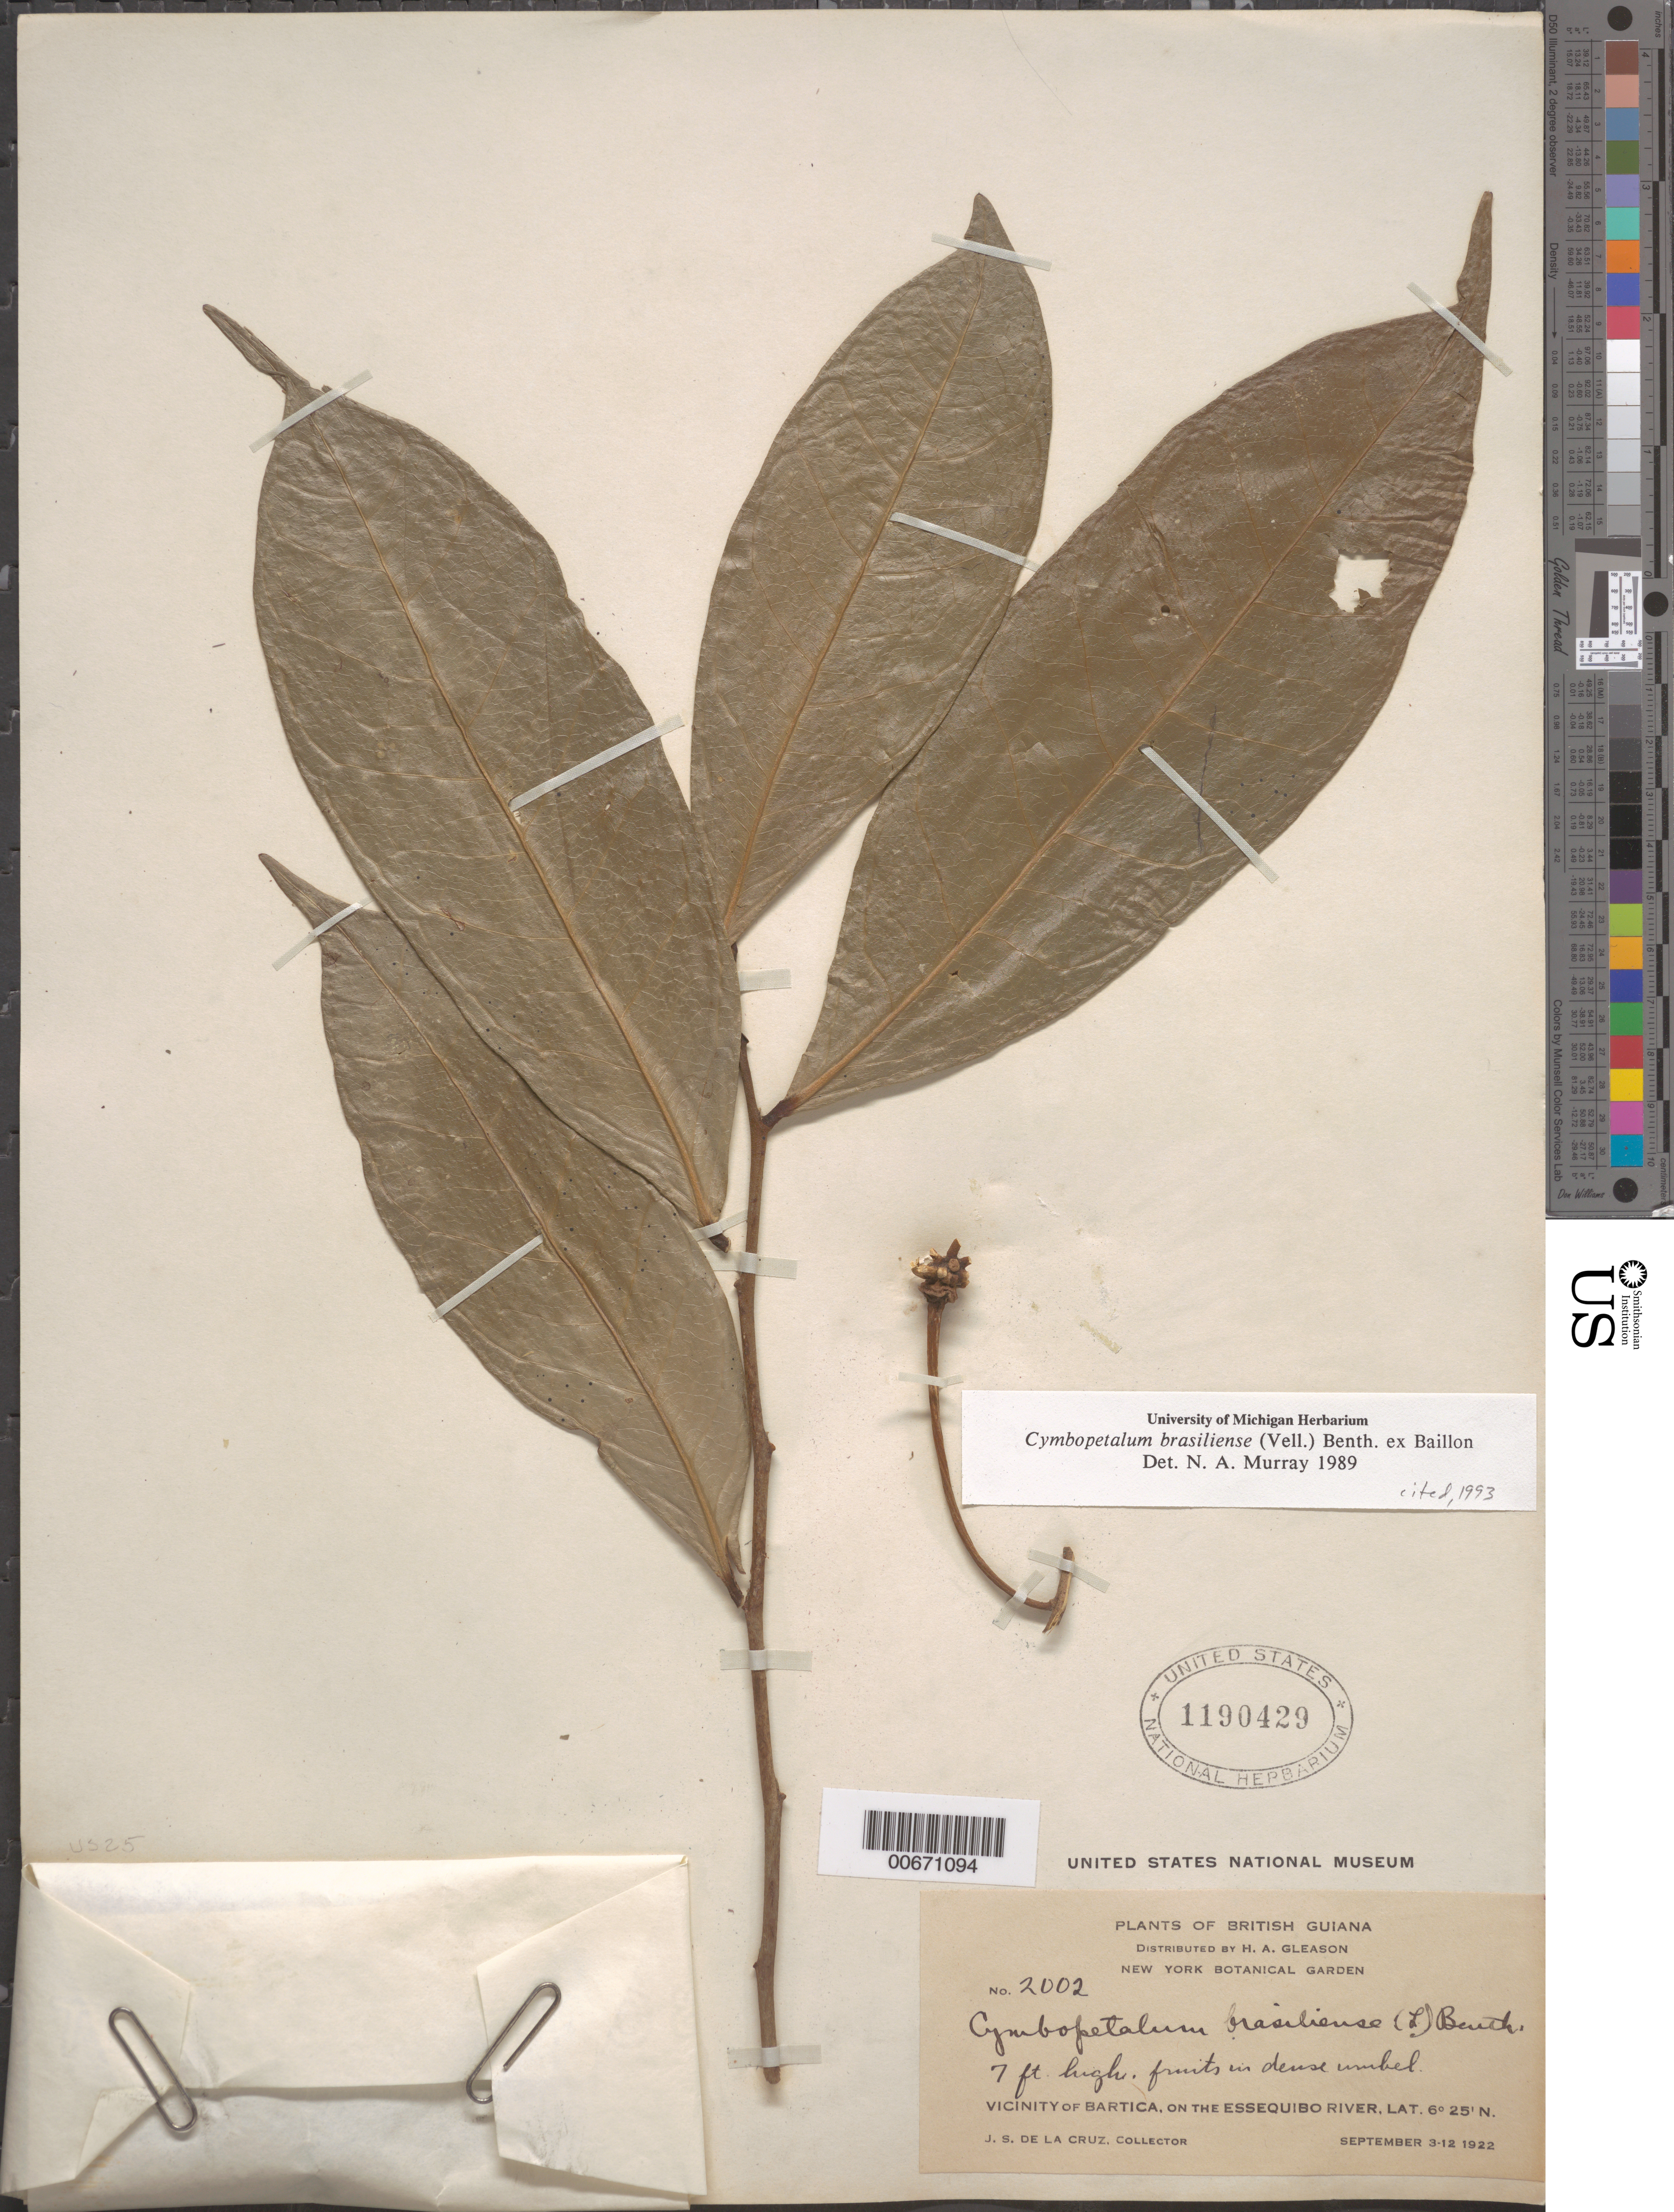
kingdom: Plantae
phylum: Tracheophyta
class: Magnoliopsida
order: Magnoliales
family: Annonaceae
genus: Cymbopetalum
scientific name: Cymbopetalum brasiliense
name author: (Vell.) Benth. ex Baill.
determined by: Murray, N. A.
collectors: J. S. de la Cruz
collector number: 2002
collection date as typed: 3-Sep-22 to 12-Sep-22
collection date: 1922-09-03/1922-09-12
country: Guyana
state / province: Cuyuni-Mazaruni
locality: Bartica, vic., on the Essequibo River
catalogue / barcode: US 1190429